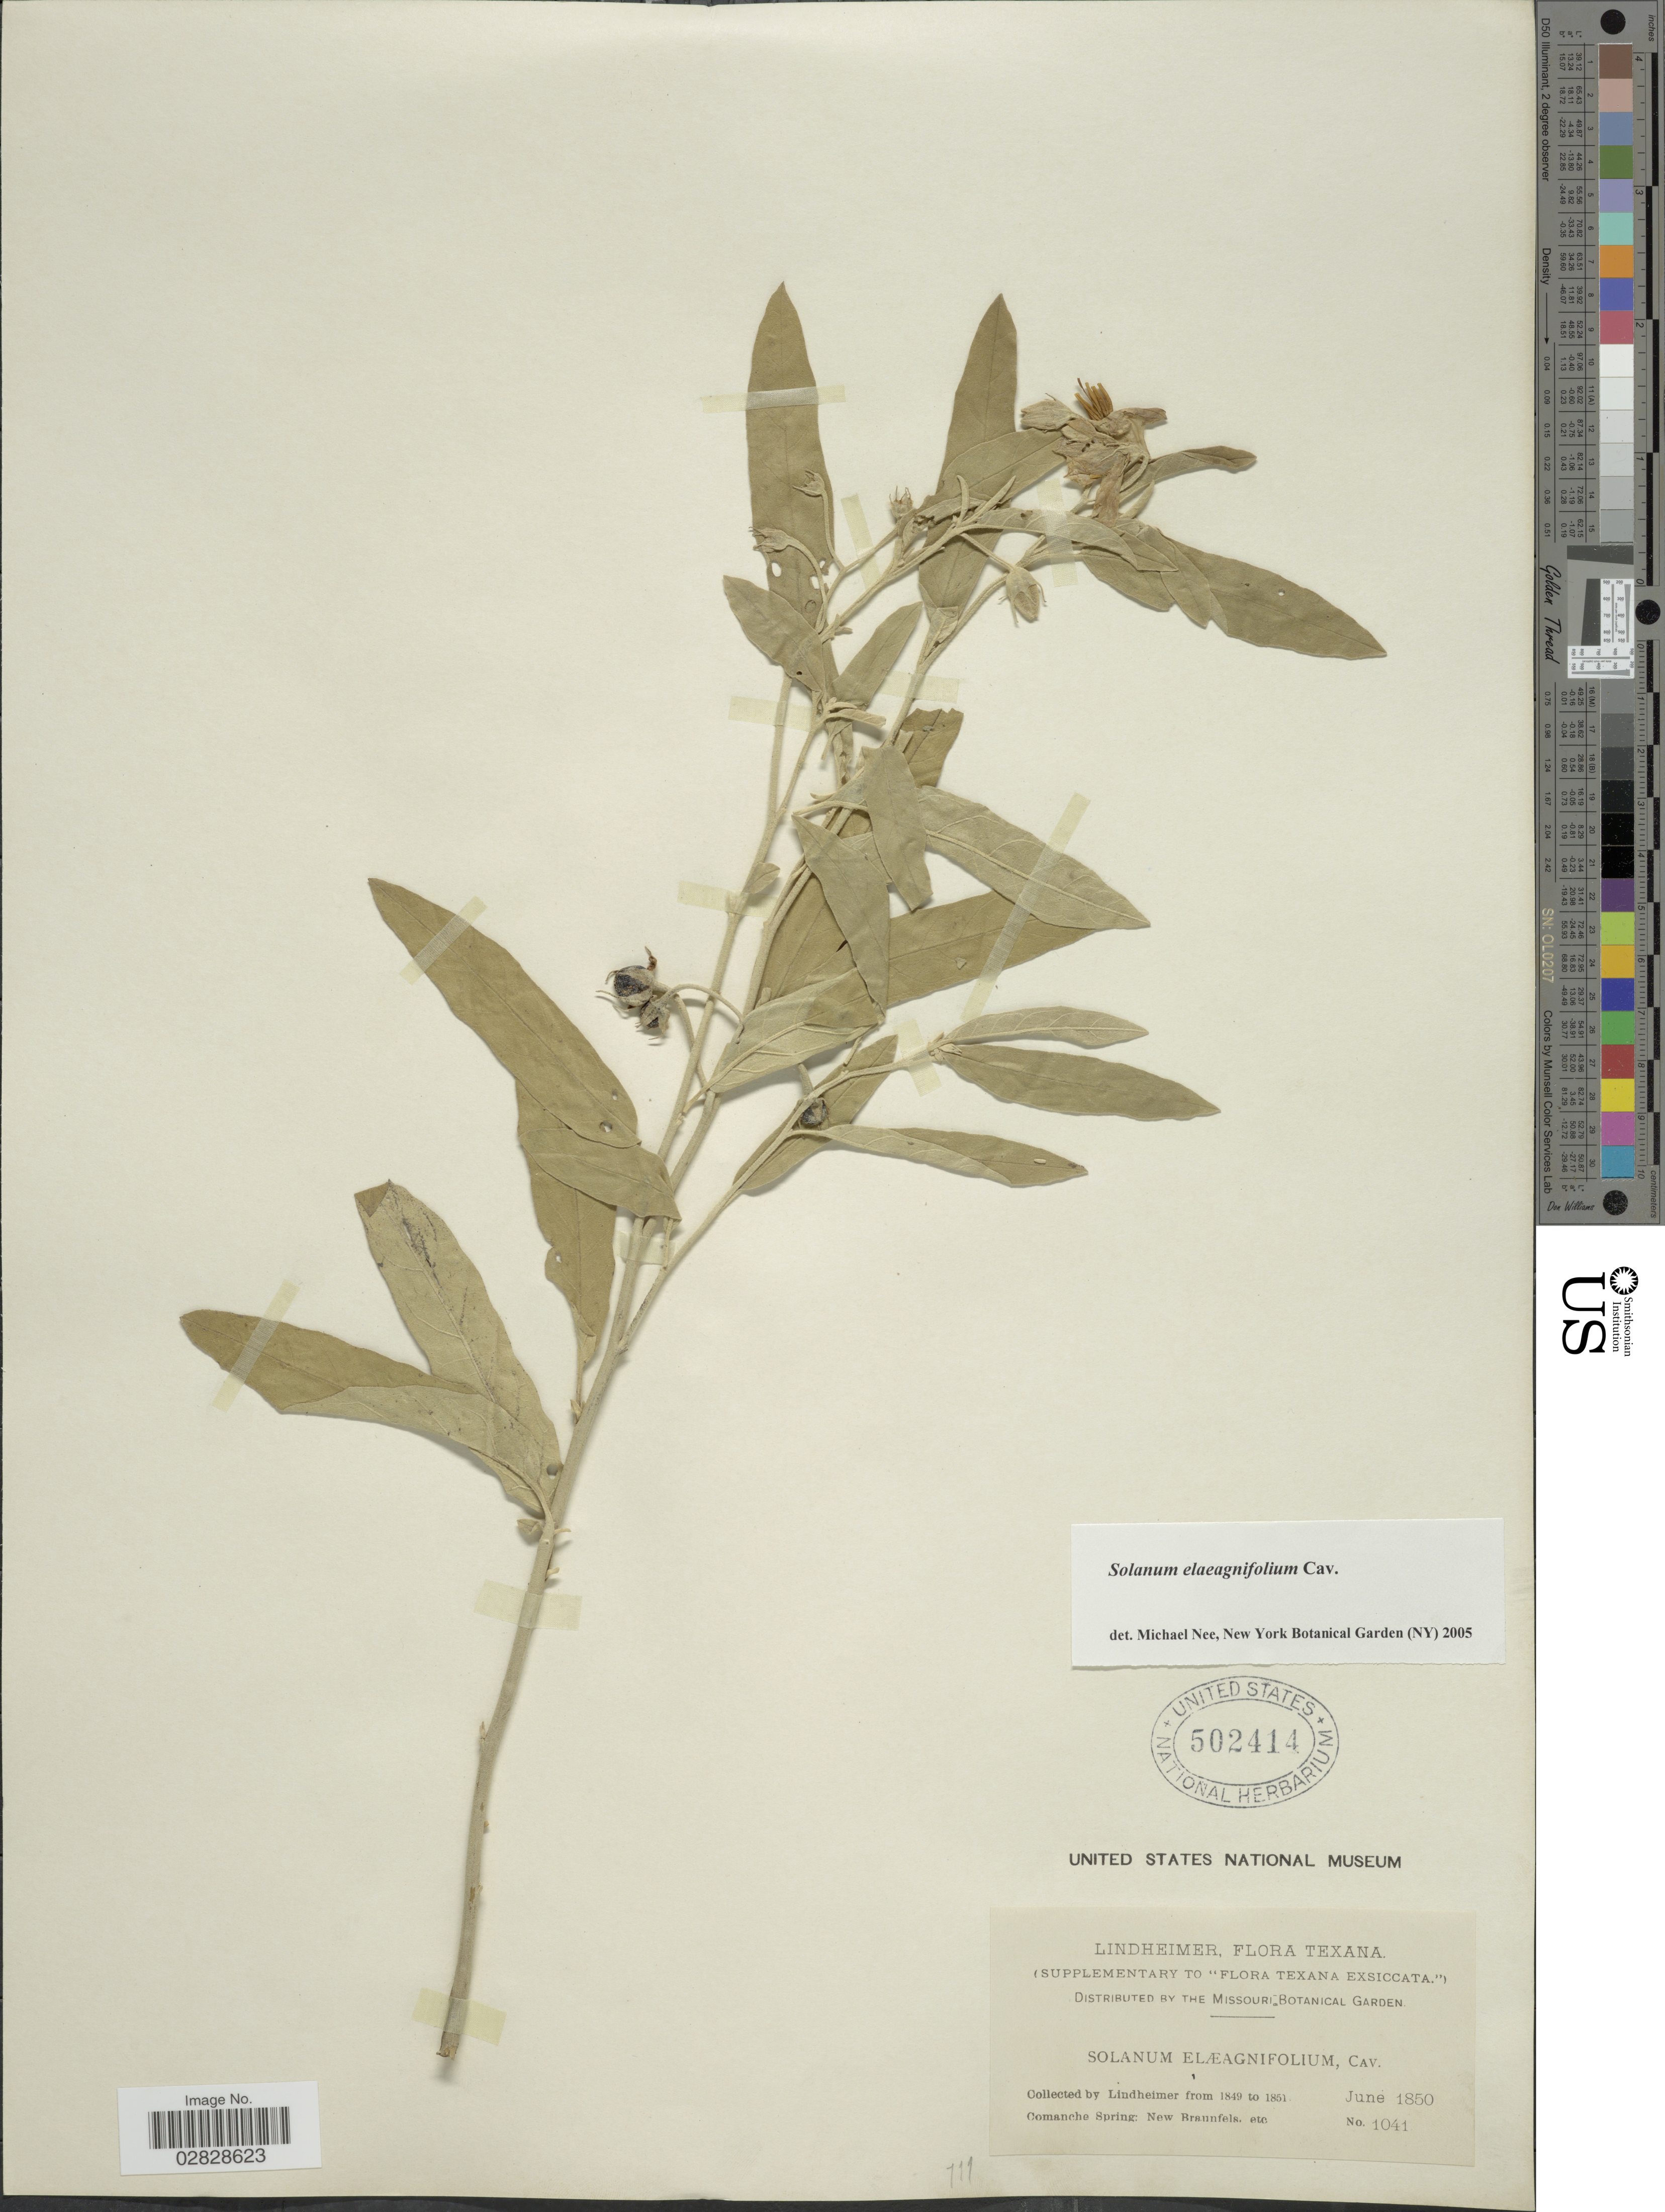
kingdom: Plantae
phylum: Tracheophyta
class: Magnoliopsida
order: Solanales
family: Solanaceae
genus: Solanum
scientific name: Solanum elaeagnifolium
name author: Cav.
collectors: -. Lindheimer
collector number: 1041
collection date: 1850-06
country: United States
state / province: Texas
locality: Comanche Spring: New Braunfels etc.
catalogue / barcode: US 502414